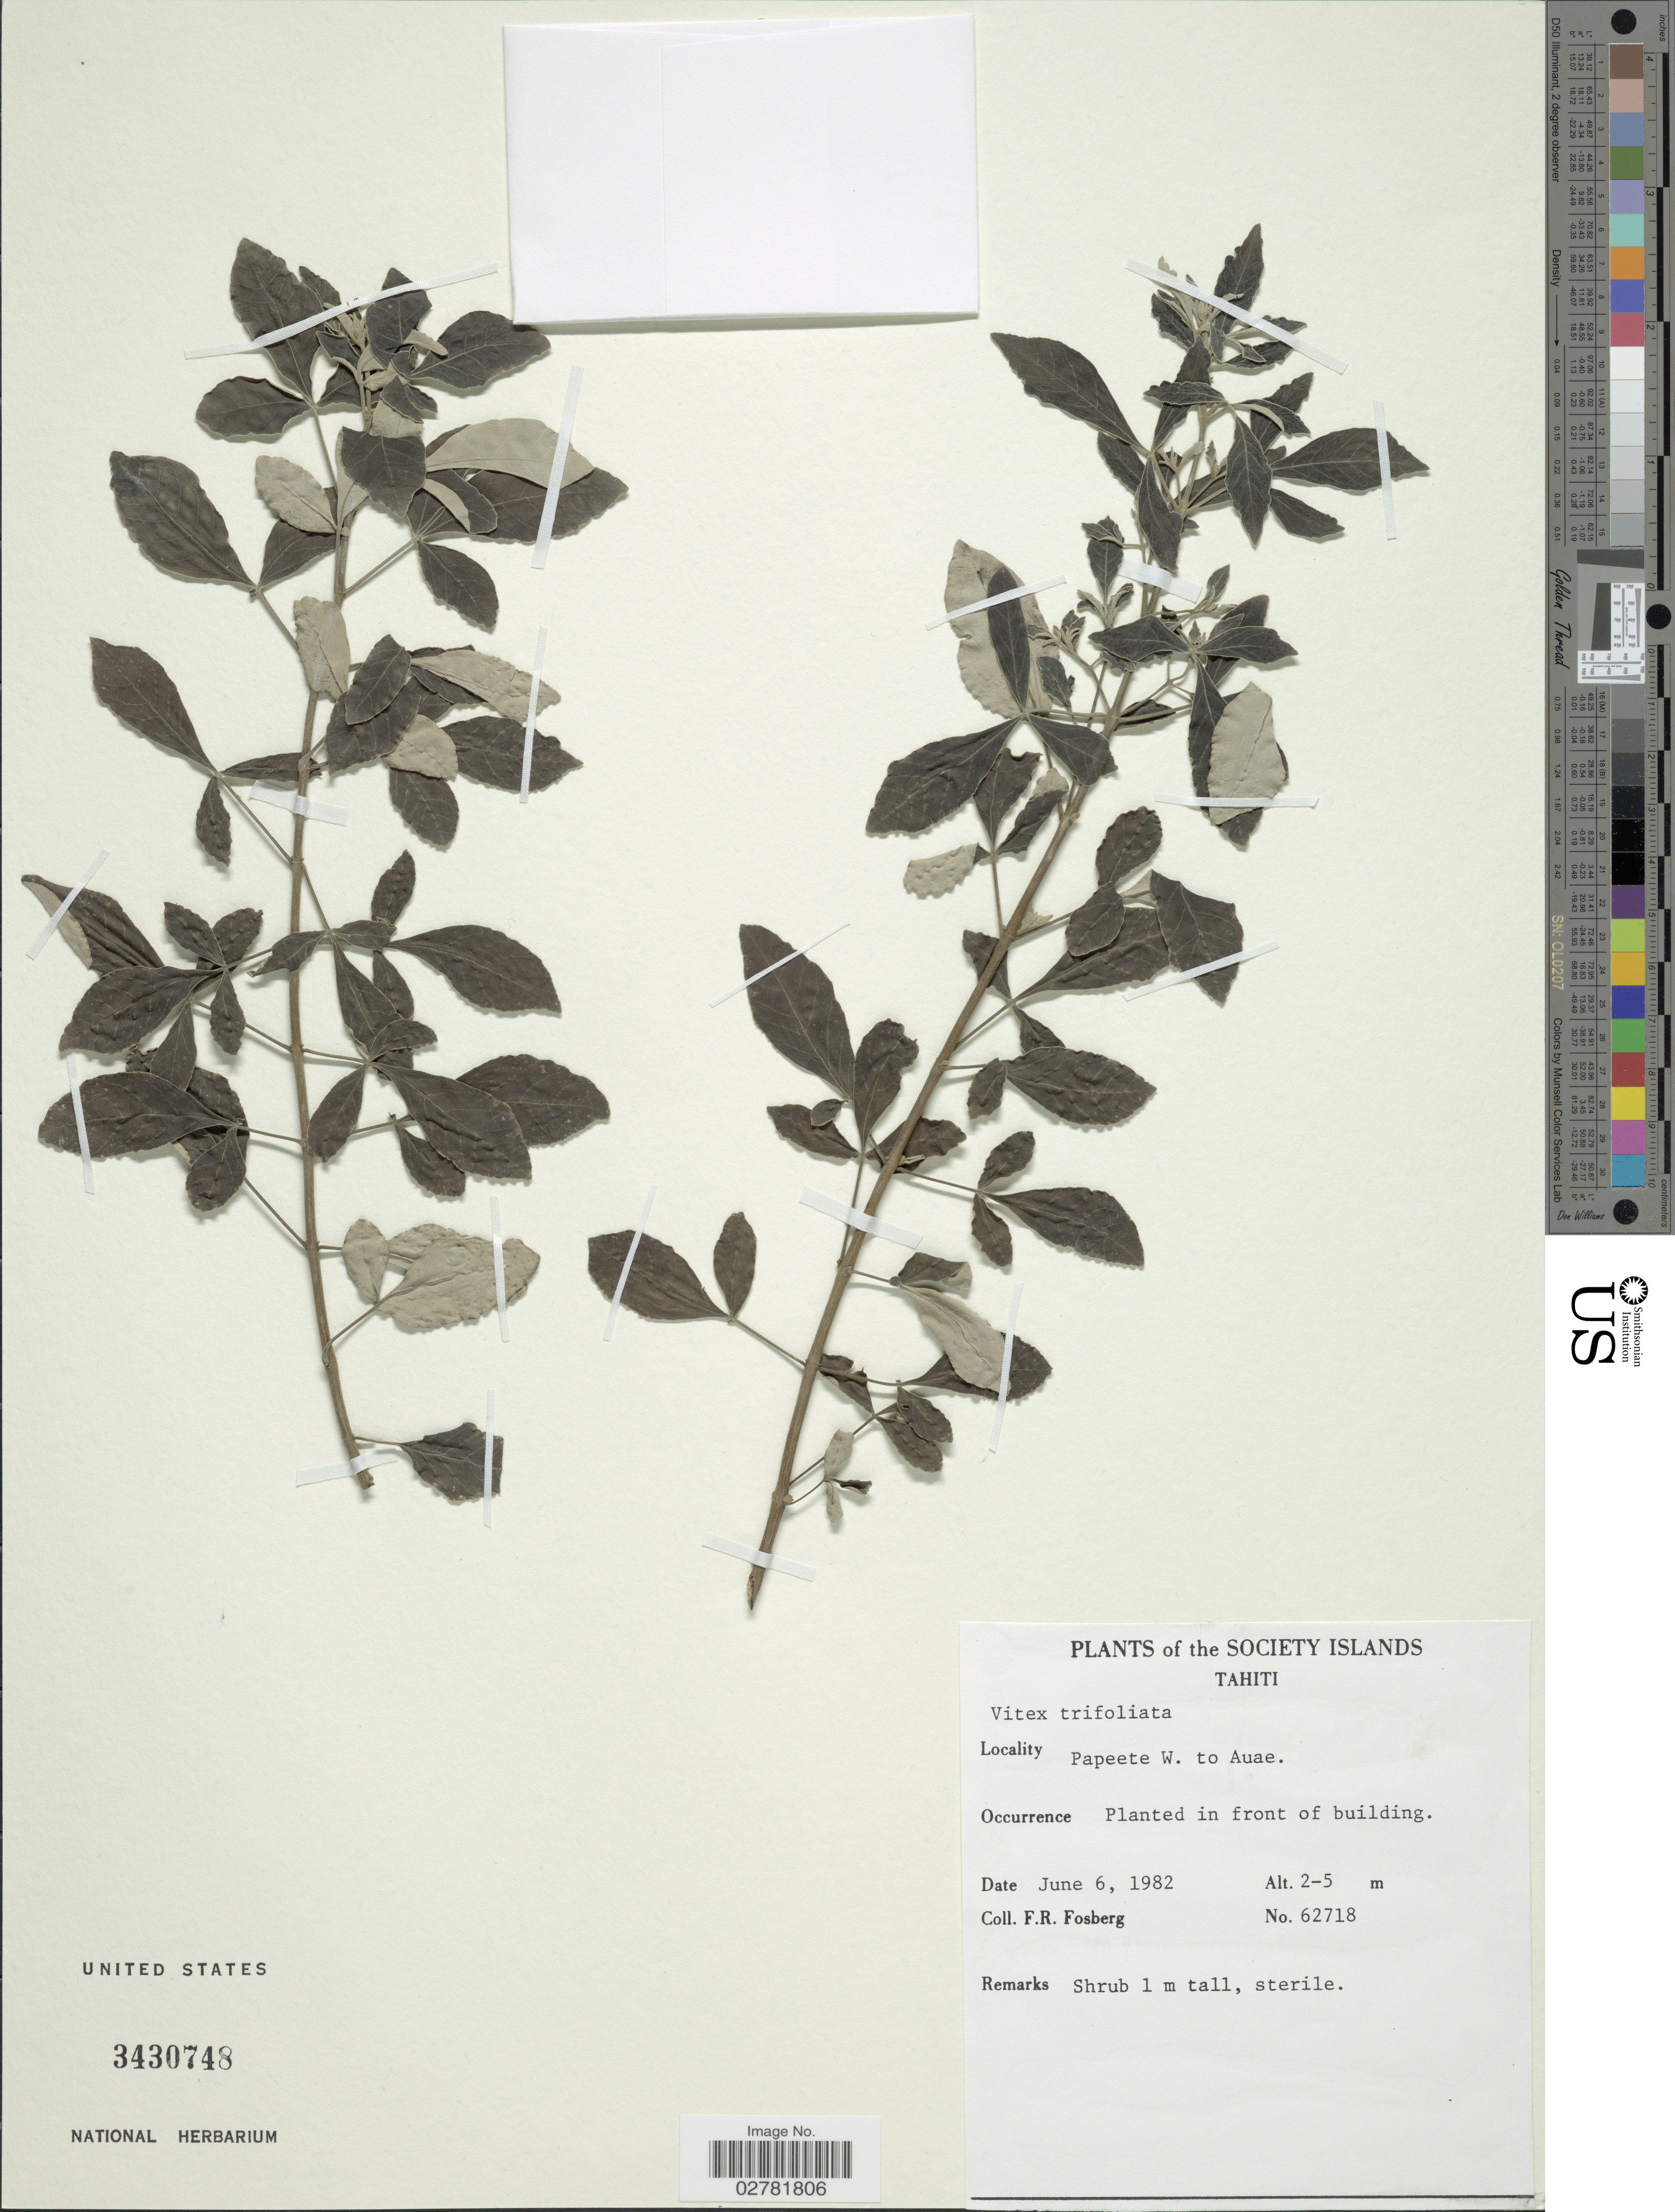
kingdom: Plantae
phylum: Tracheophyta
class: Magnoliopsida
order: Lamiales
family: Lamiaceae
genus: Vitex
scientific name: Vitex trifolia var. trifolia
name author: L.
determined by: Wagner, W. L., (BOT), Smithsonian Institution - National Museum of Natural History (UNITED STATES)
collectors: F. R. Fosberg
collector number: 62718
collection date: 1982-06-06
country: French Polynesia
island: Tahiti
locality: Society Islands. Tahiti. Papeete W. to Auae.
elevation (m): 2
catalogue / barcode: US 3430748